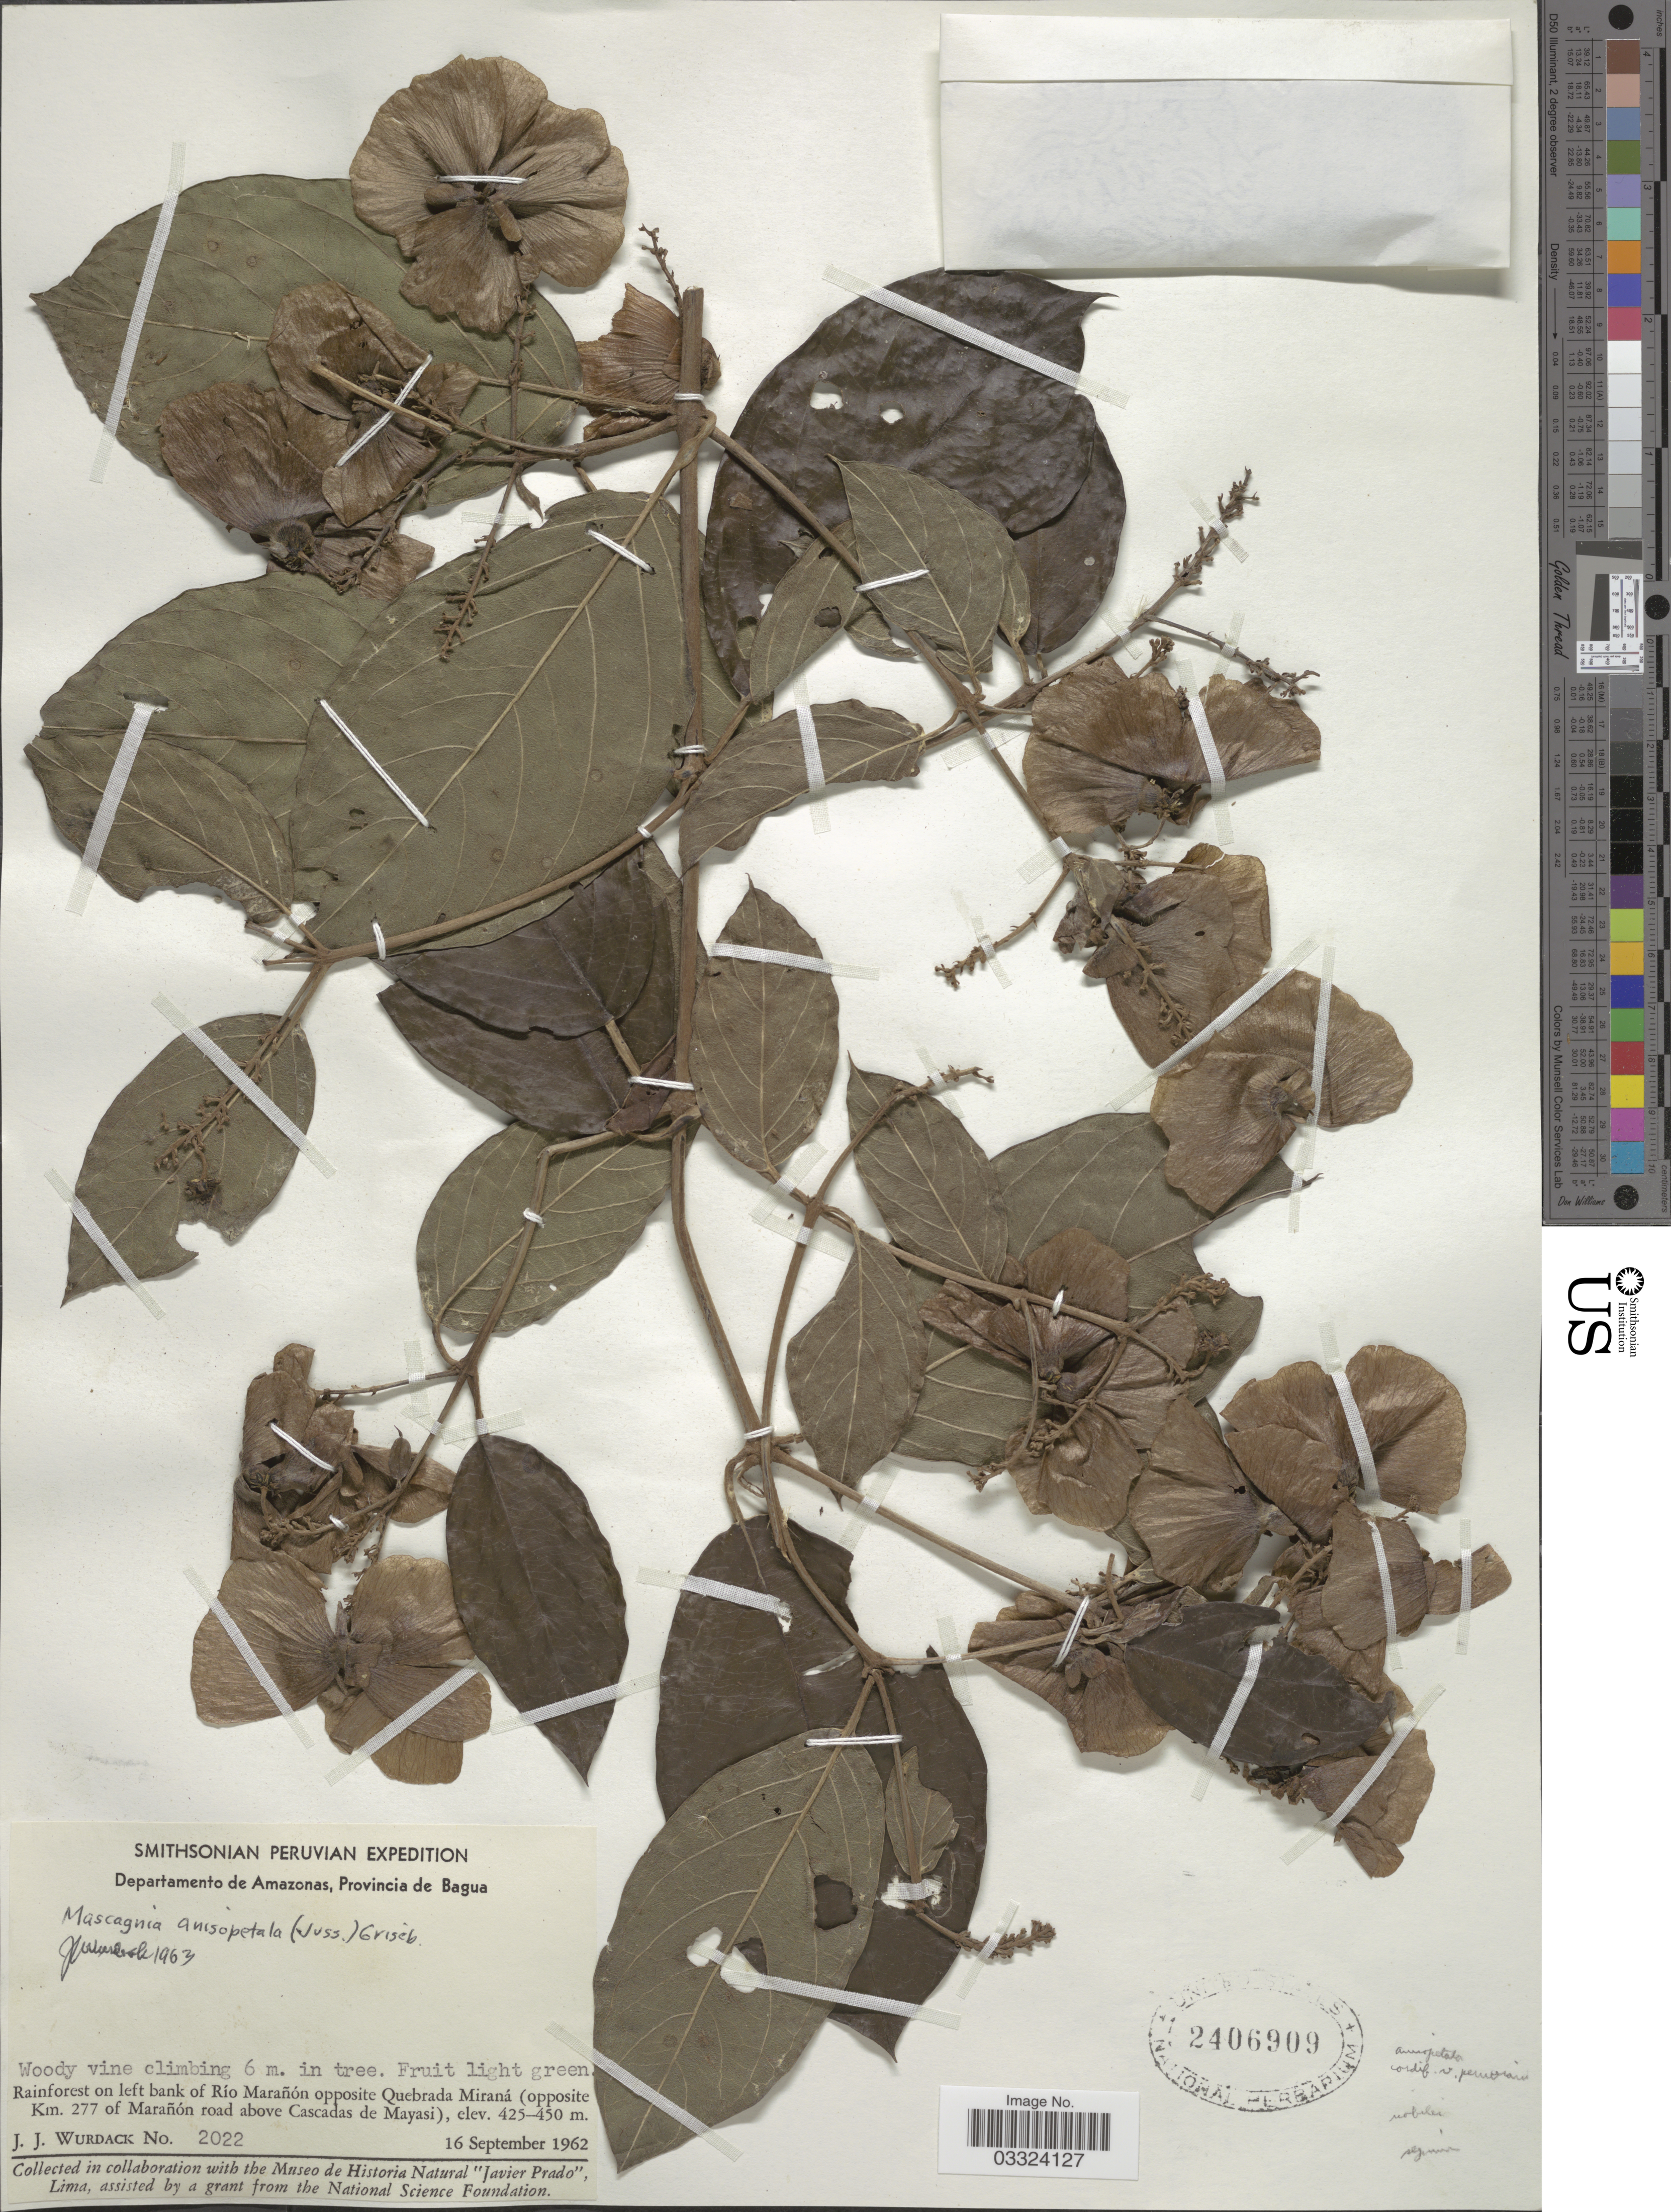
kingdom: Plantae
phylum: Tracheophyta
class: Magnoliopsida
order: Malpighiales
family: Malpighiaceae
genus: Alicia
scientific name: Alicia anisopetala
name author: (A. Juss.) W.R. Anderson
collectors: J. J. Wurdack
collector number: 2022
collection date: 1962-09-16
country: Peru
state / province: Amazonas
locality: Departamento de amazonas, Provincia de Bagua. Rainforest on left bank of Río Marañón opposite Quebrada Miraná (opposite Km. 277 of Marañón road above Cascadas de Mayasi).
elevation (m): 425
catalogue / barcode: US 2406909